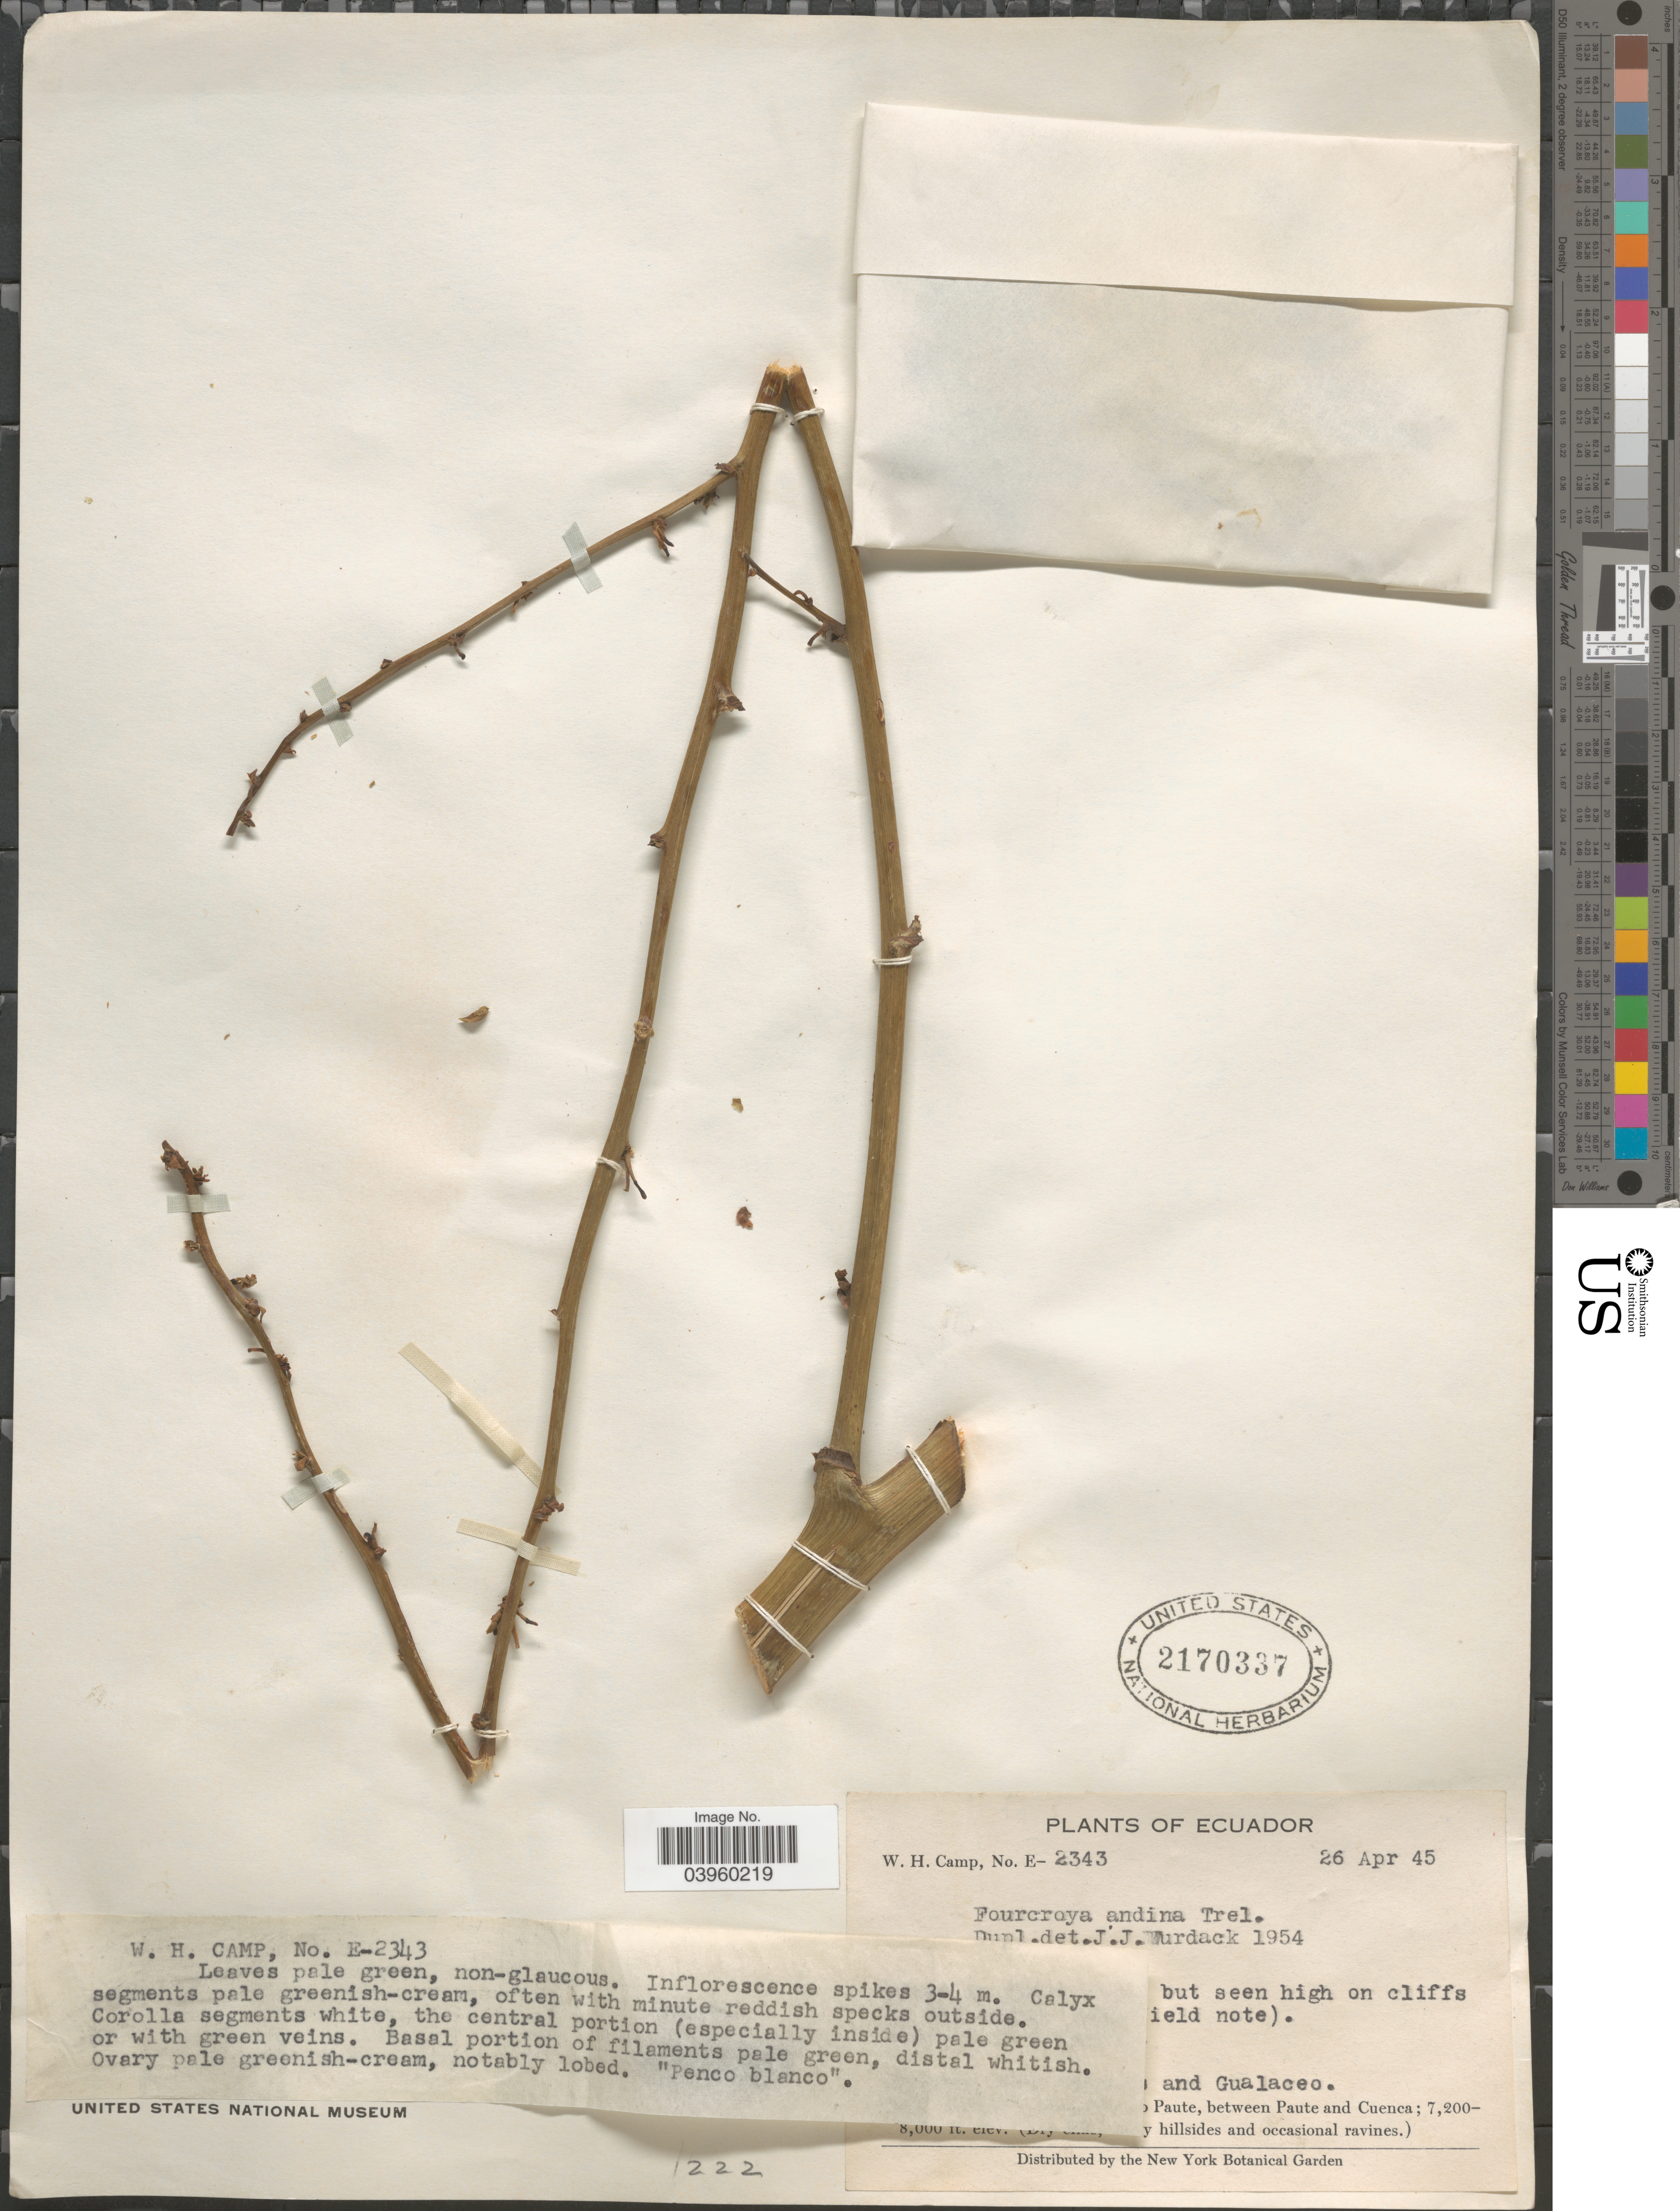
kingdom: Plantae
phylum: Tracheophyta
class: Liliopsida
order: Asparagales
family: Asparagaceae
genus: Furcraea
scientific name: Furcraea andina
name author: Trel.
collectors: W. H. Camp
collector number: E-2343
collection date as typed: Transcribed d/m/y: 26/4/45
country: Ecuador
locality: [illegible text] and Gualaceo. [illegible text] Paute, between Paute and Cuenca; [illegible text] y hillsides and occasional ravines.).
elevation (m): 2195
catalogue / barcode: US 2170337